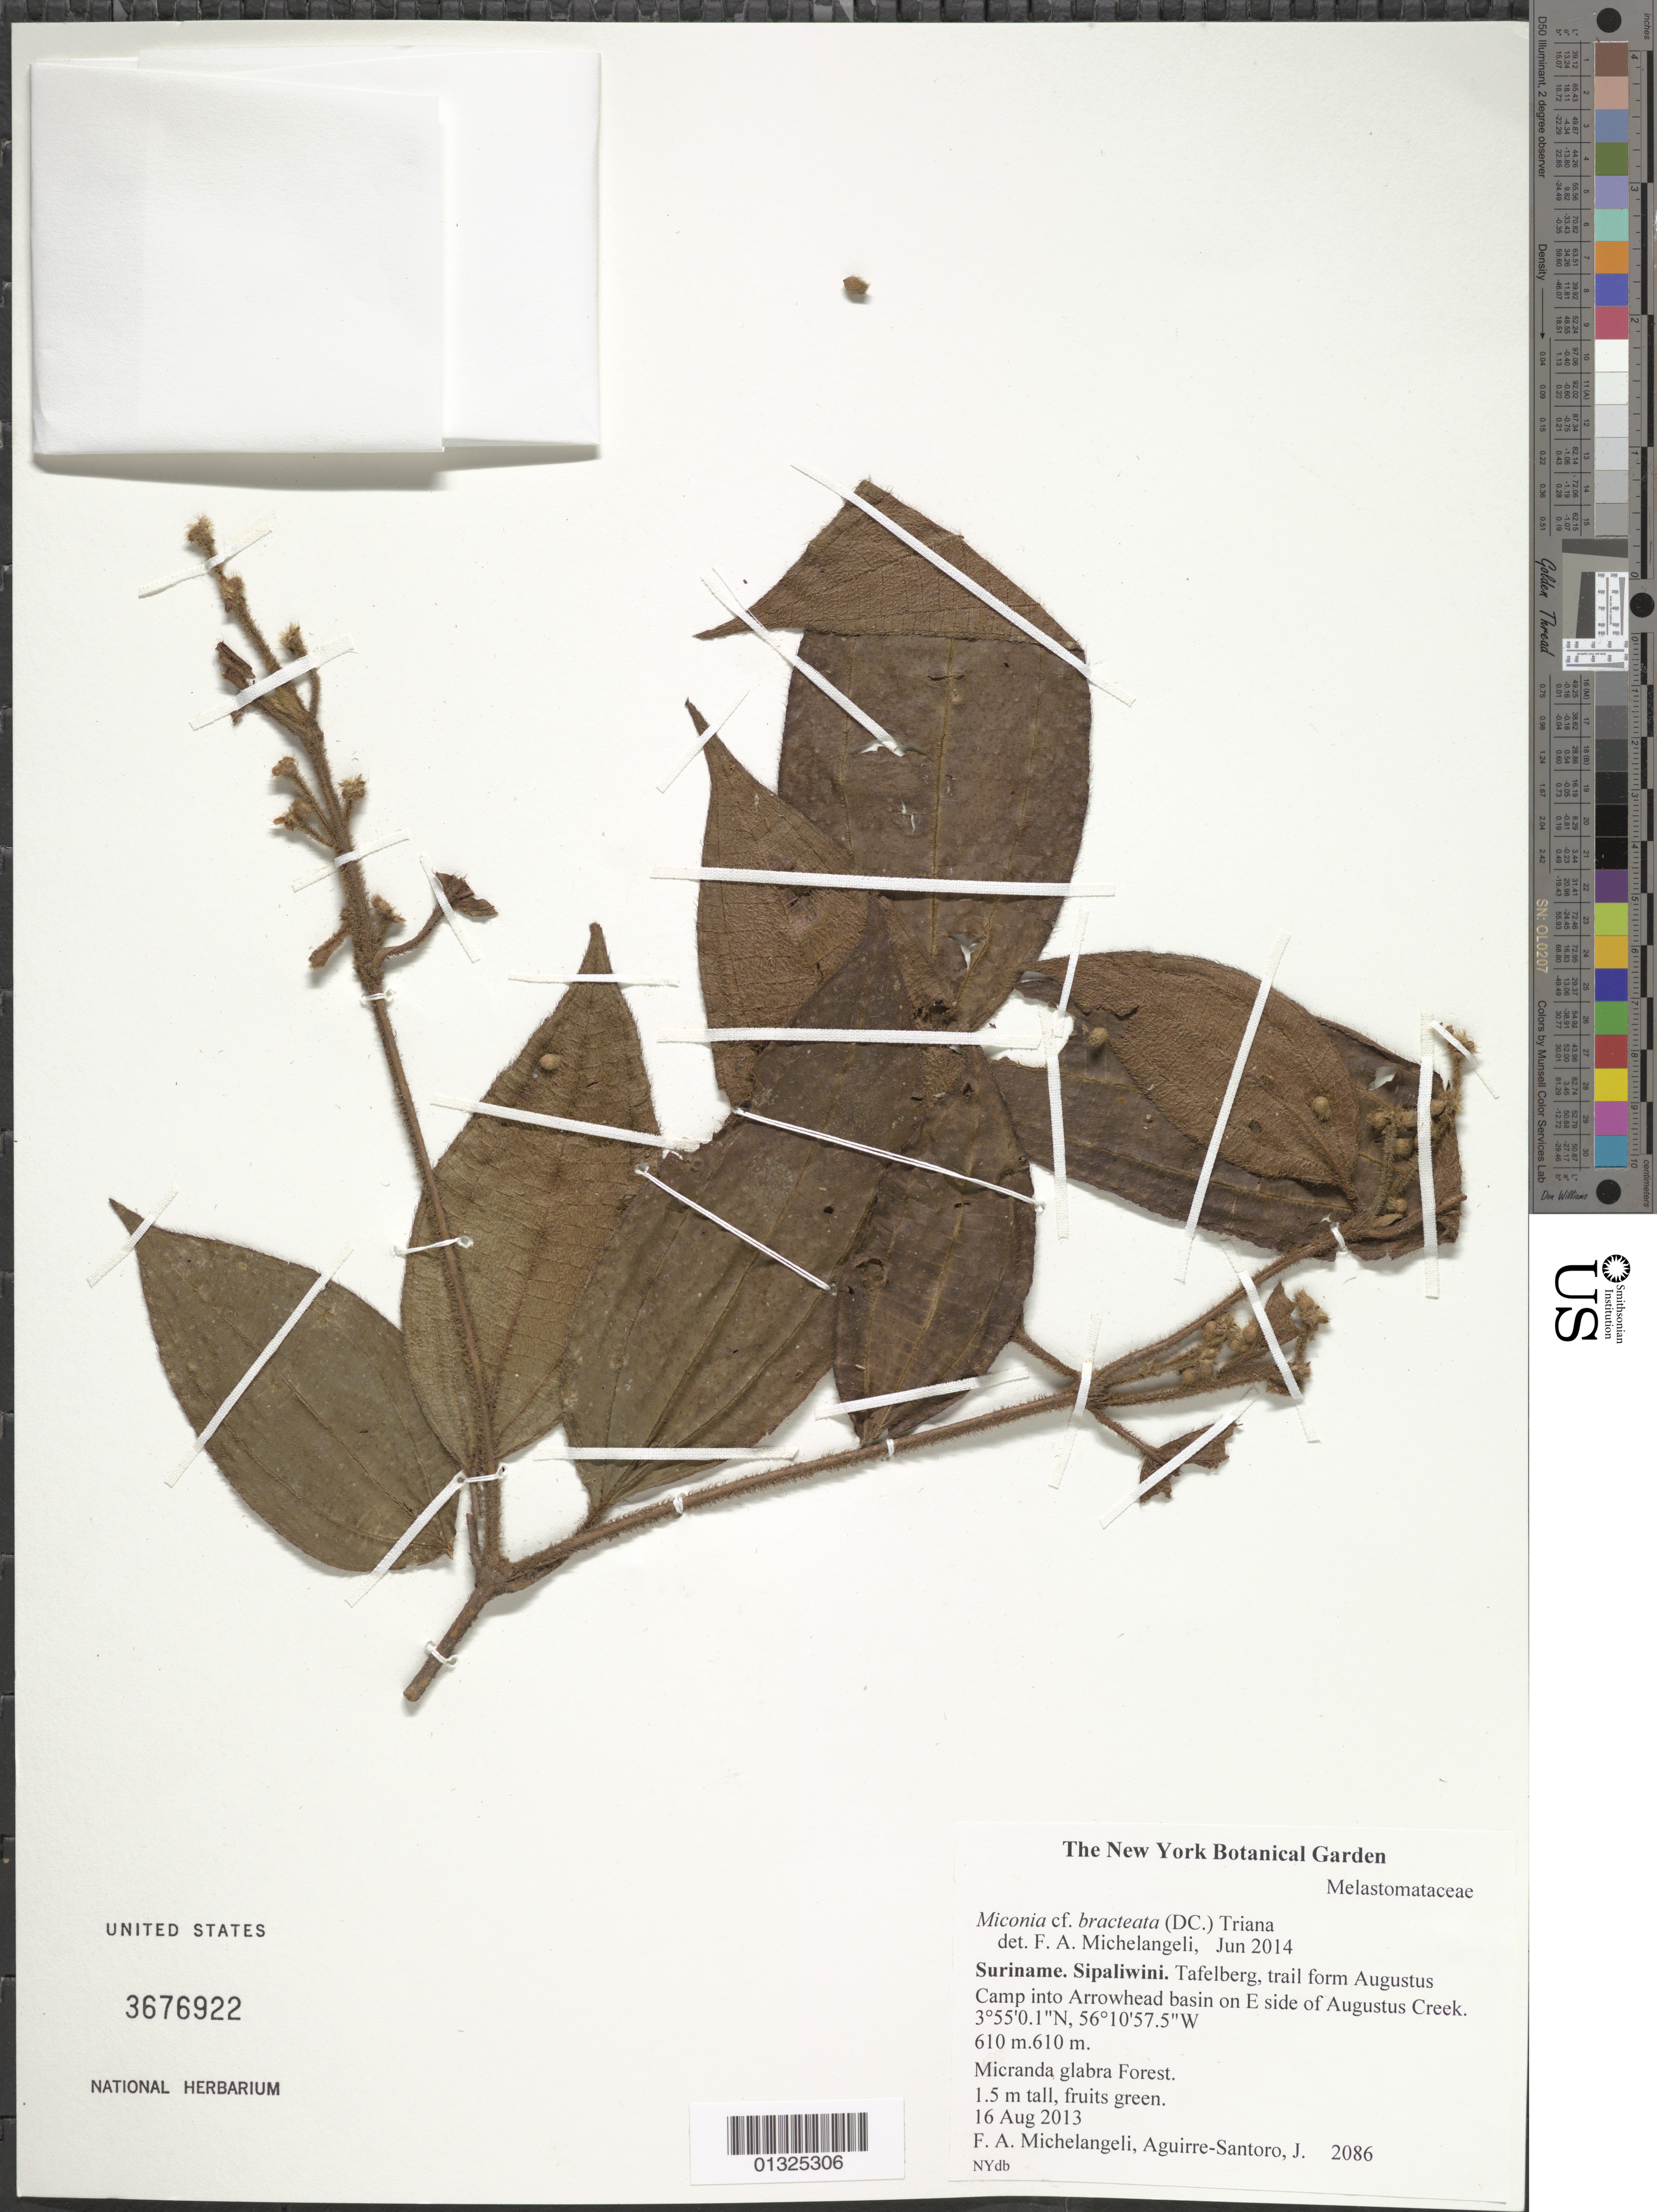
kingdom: Plantae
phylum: Tracheophyta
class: Magnoliopsida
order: Myrtales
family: Melastomataceae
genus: Miconia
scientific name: Miconia bracteata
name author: (DC.) Triana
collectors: F. A. Michelangeli & J. Aguirre-Santoro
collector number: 2086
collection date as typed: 16 Aug 2013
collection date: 2013-08-16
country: Suriname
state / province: Sipaliwini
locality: Tafelberg, trail from Augustus camp into Arrowhead basin on E side of Augustus Creek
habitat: Micranda glabra forest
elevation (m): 610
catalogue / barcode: US 3676922